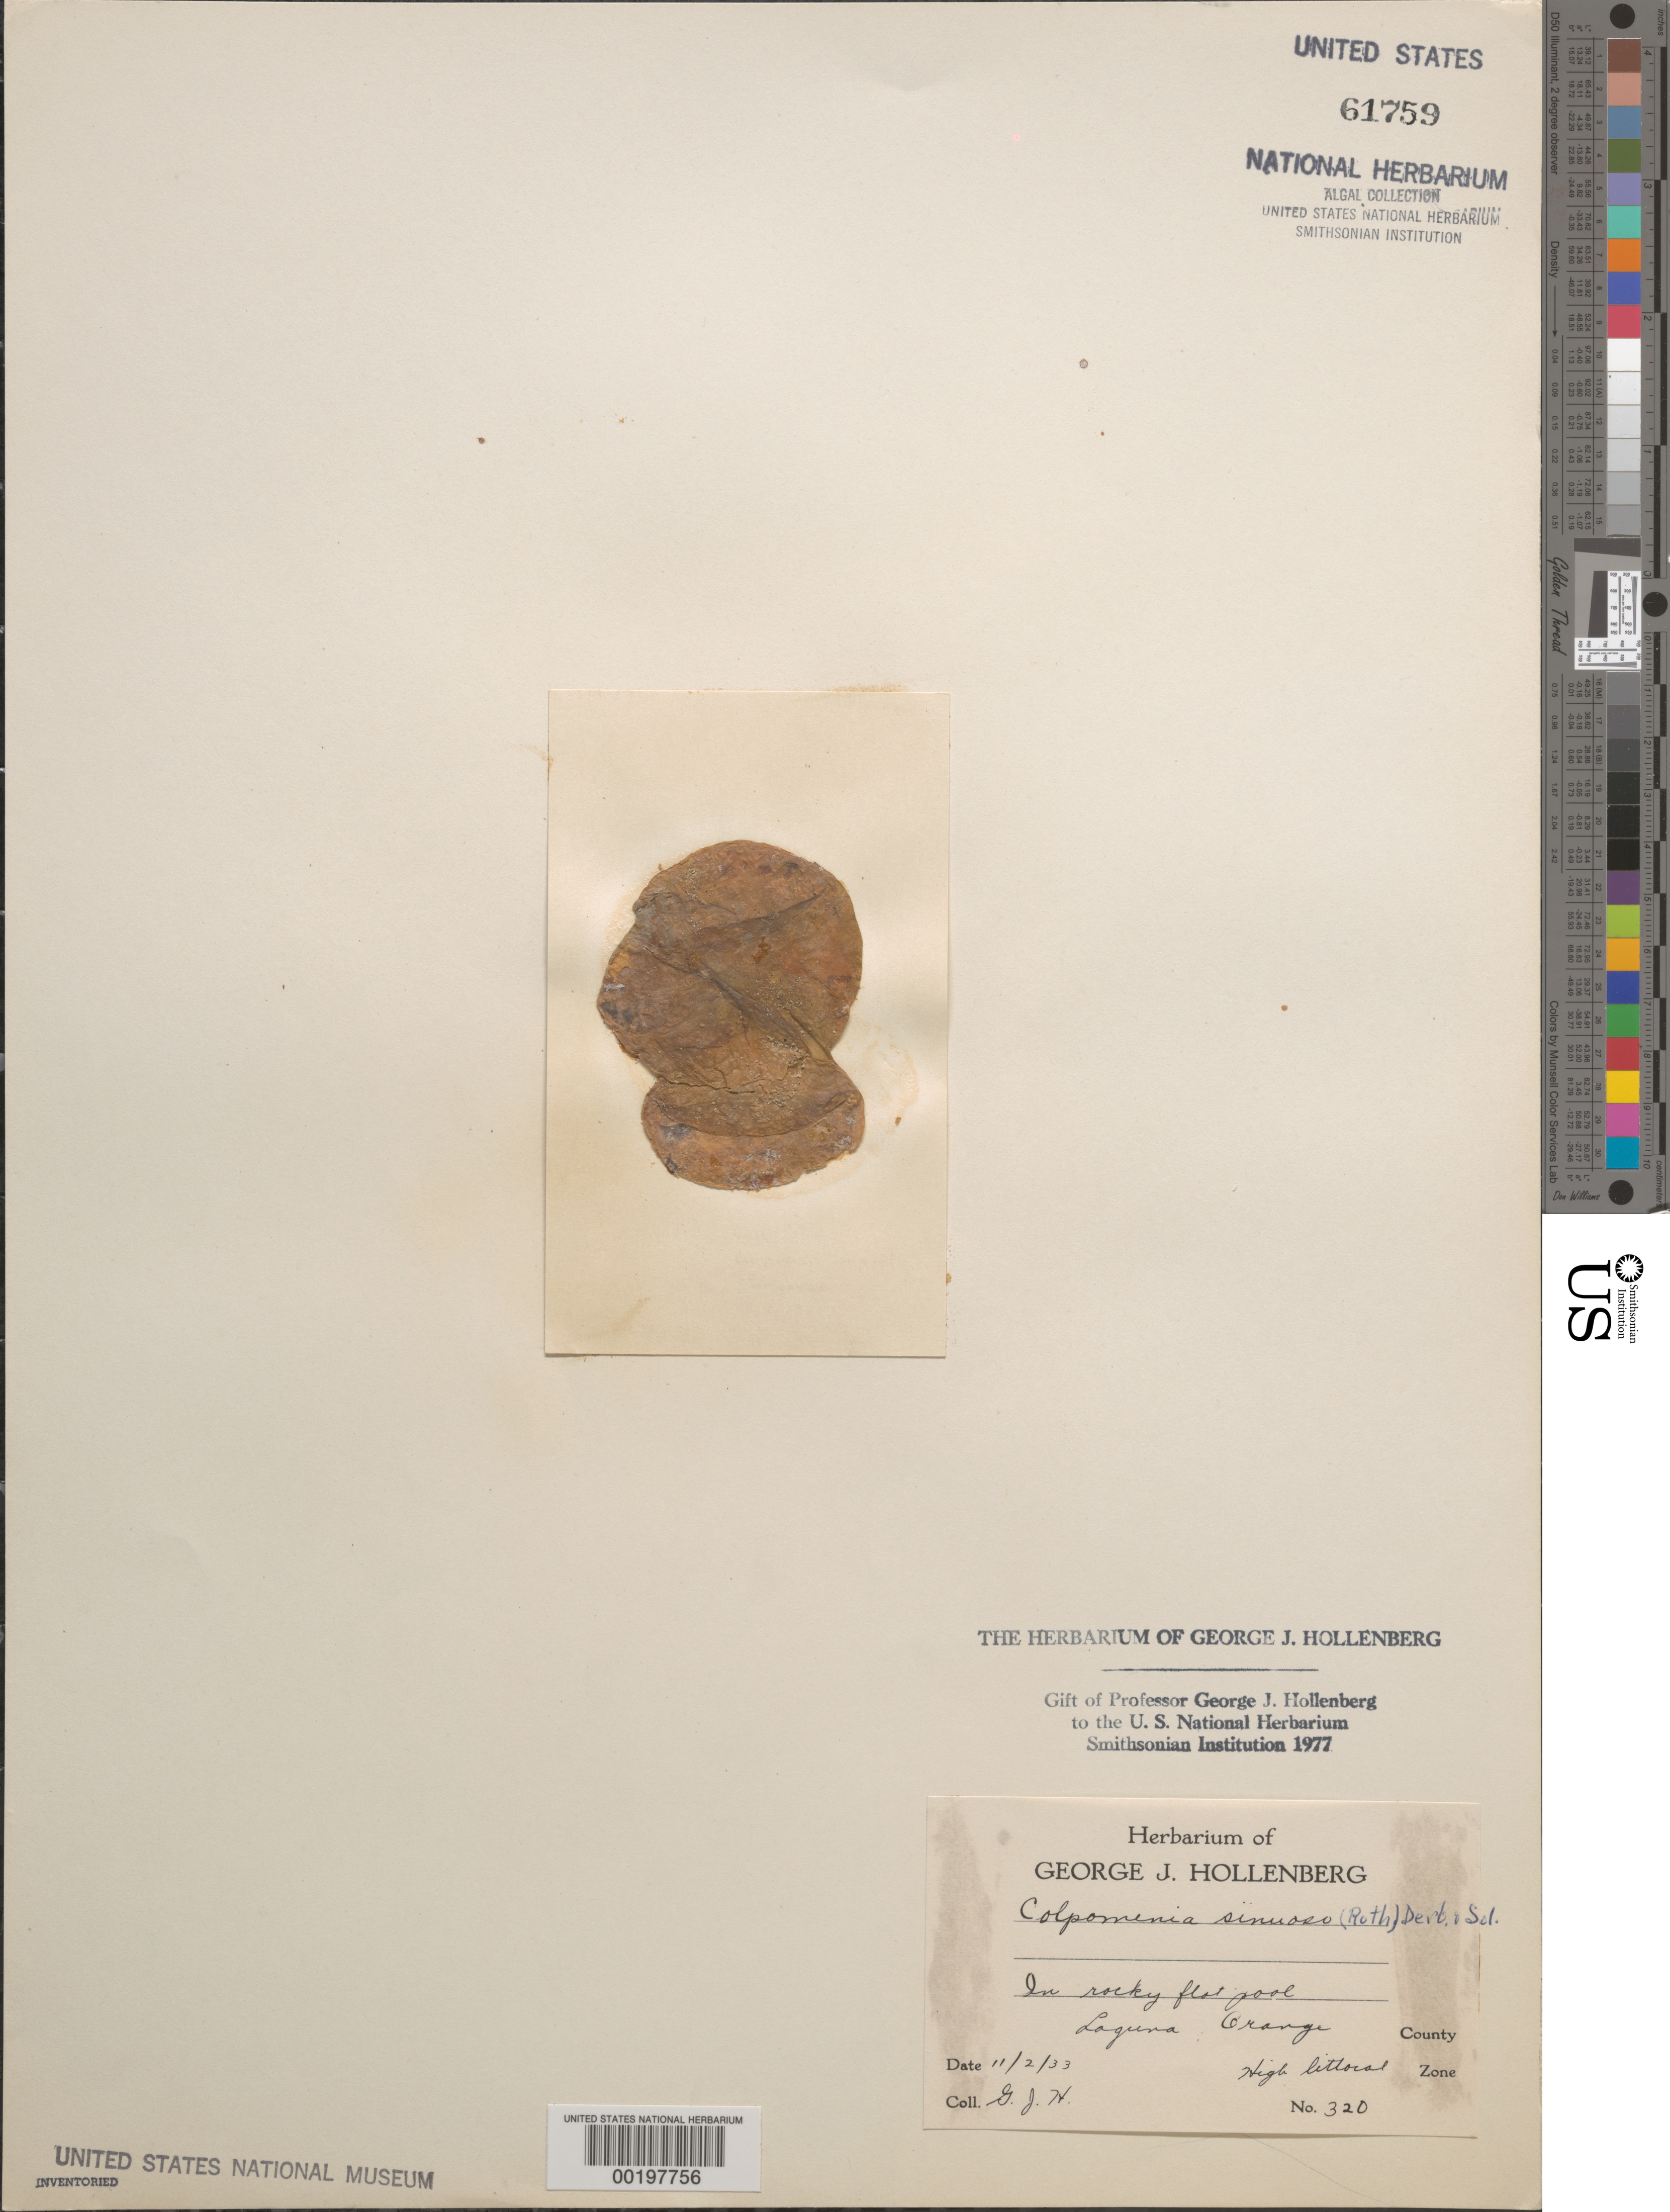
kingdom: Chromista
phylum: Ochrophyta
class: Phaeophyceae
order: Scytosiphonales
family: Scytosiphonaceae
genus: Colpomenia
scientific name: Colpomenia sinuosa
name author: (K. Mert. ex Roth) Derbes & Solier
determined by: Hollenberg, George J.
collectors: G. Hollenberg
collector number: GJH 320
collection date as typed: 02 Nov 1933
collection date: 1933-11-02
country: United States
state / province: California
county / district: Orange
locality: Laguna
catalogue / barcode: US 61759